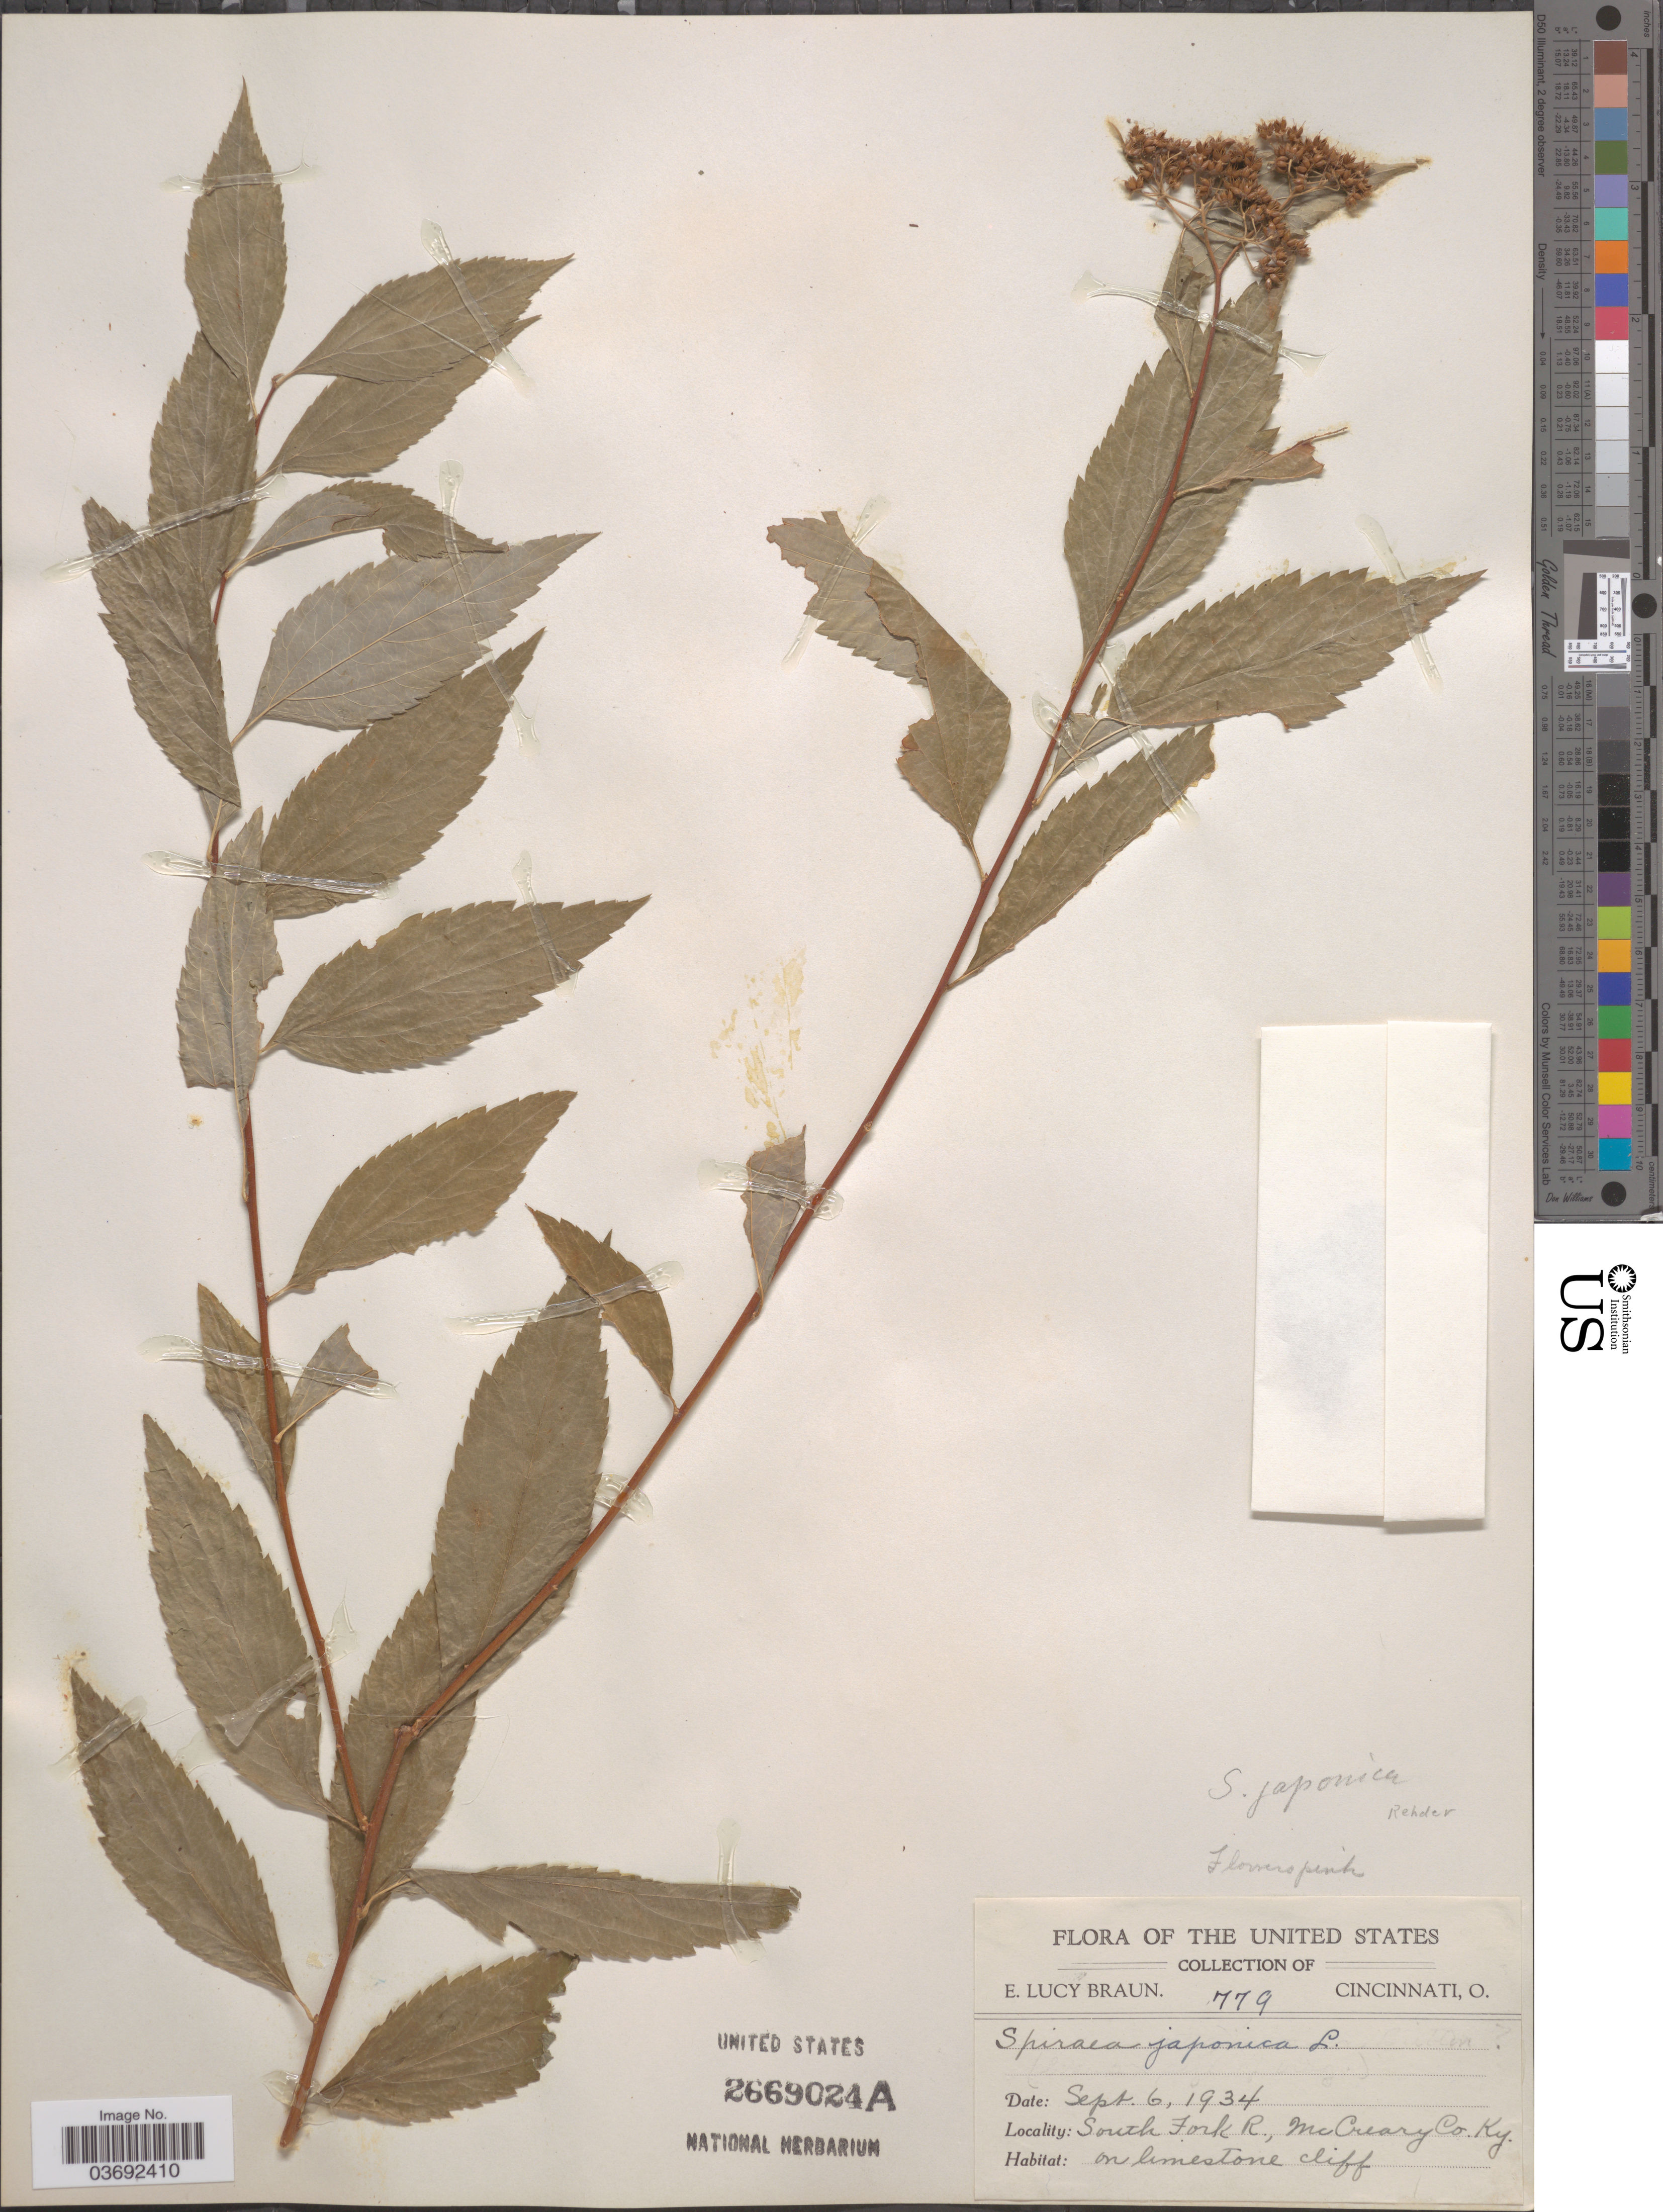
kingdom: Plantae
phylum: Tracheophyta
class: Magnoliopsida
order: Rosales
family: Rosaceae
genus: Spiraea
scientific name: Spiraea japonica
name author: L. f.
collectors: E. L. Braun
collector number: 779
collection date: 1934-09-06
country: United States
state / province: Kentucky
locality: South Fork R., McCreary Co.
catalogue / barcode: US 2669024A